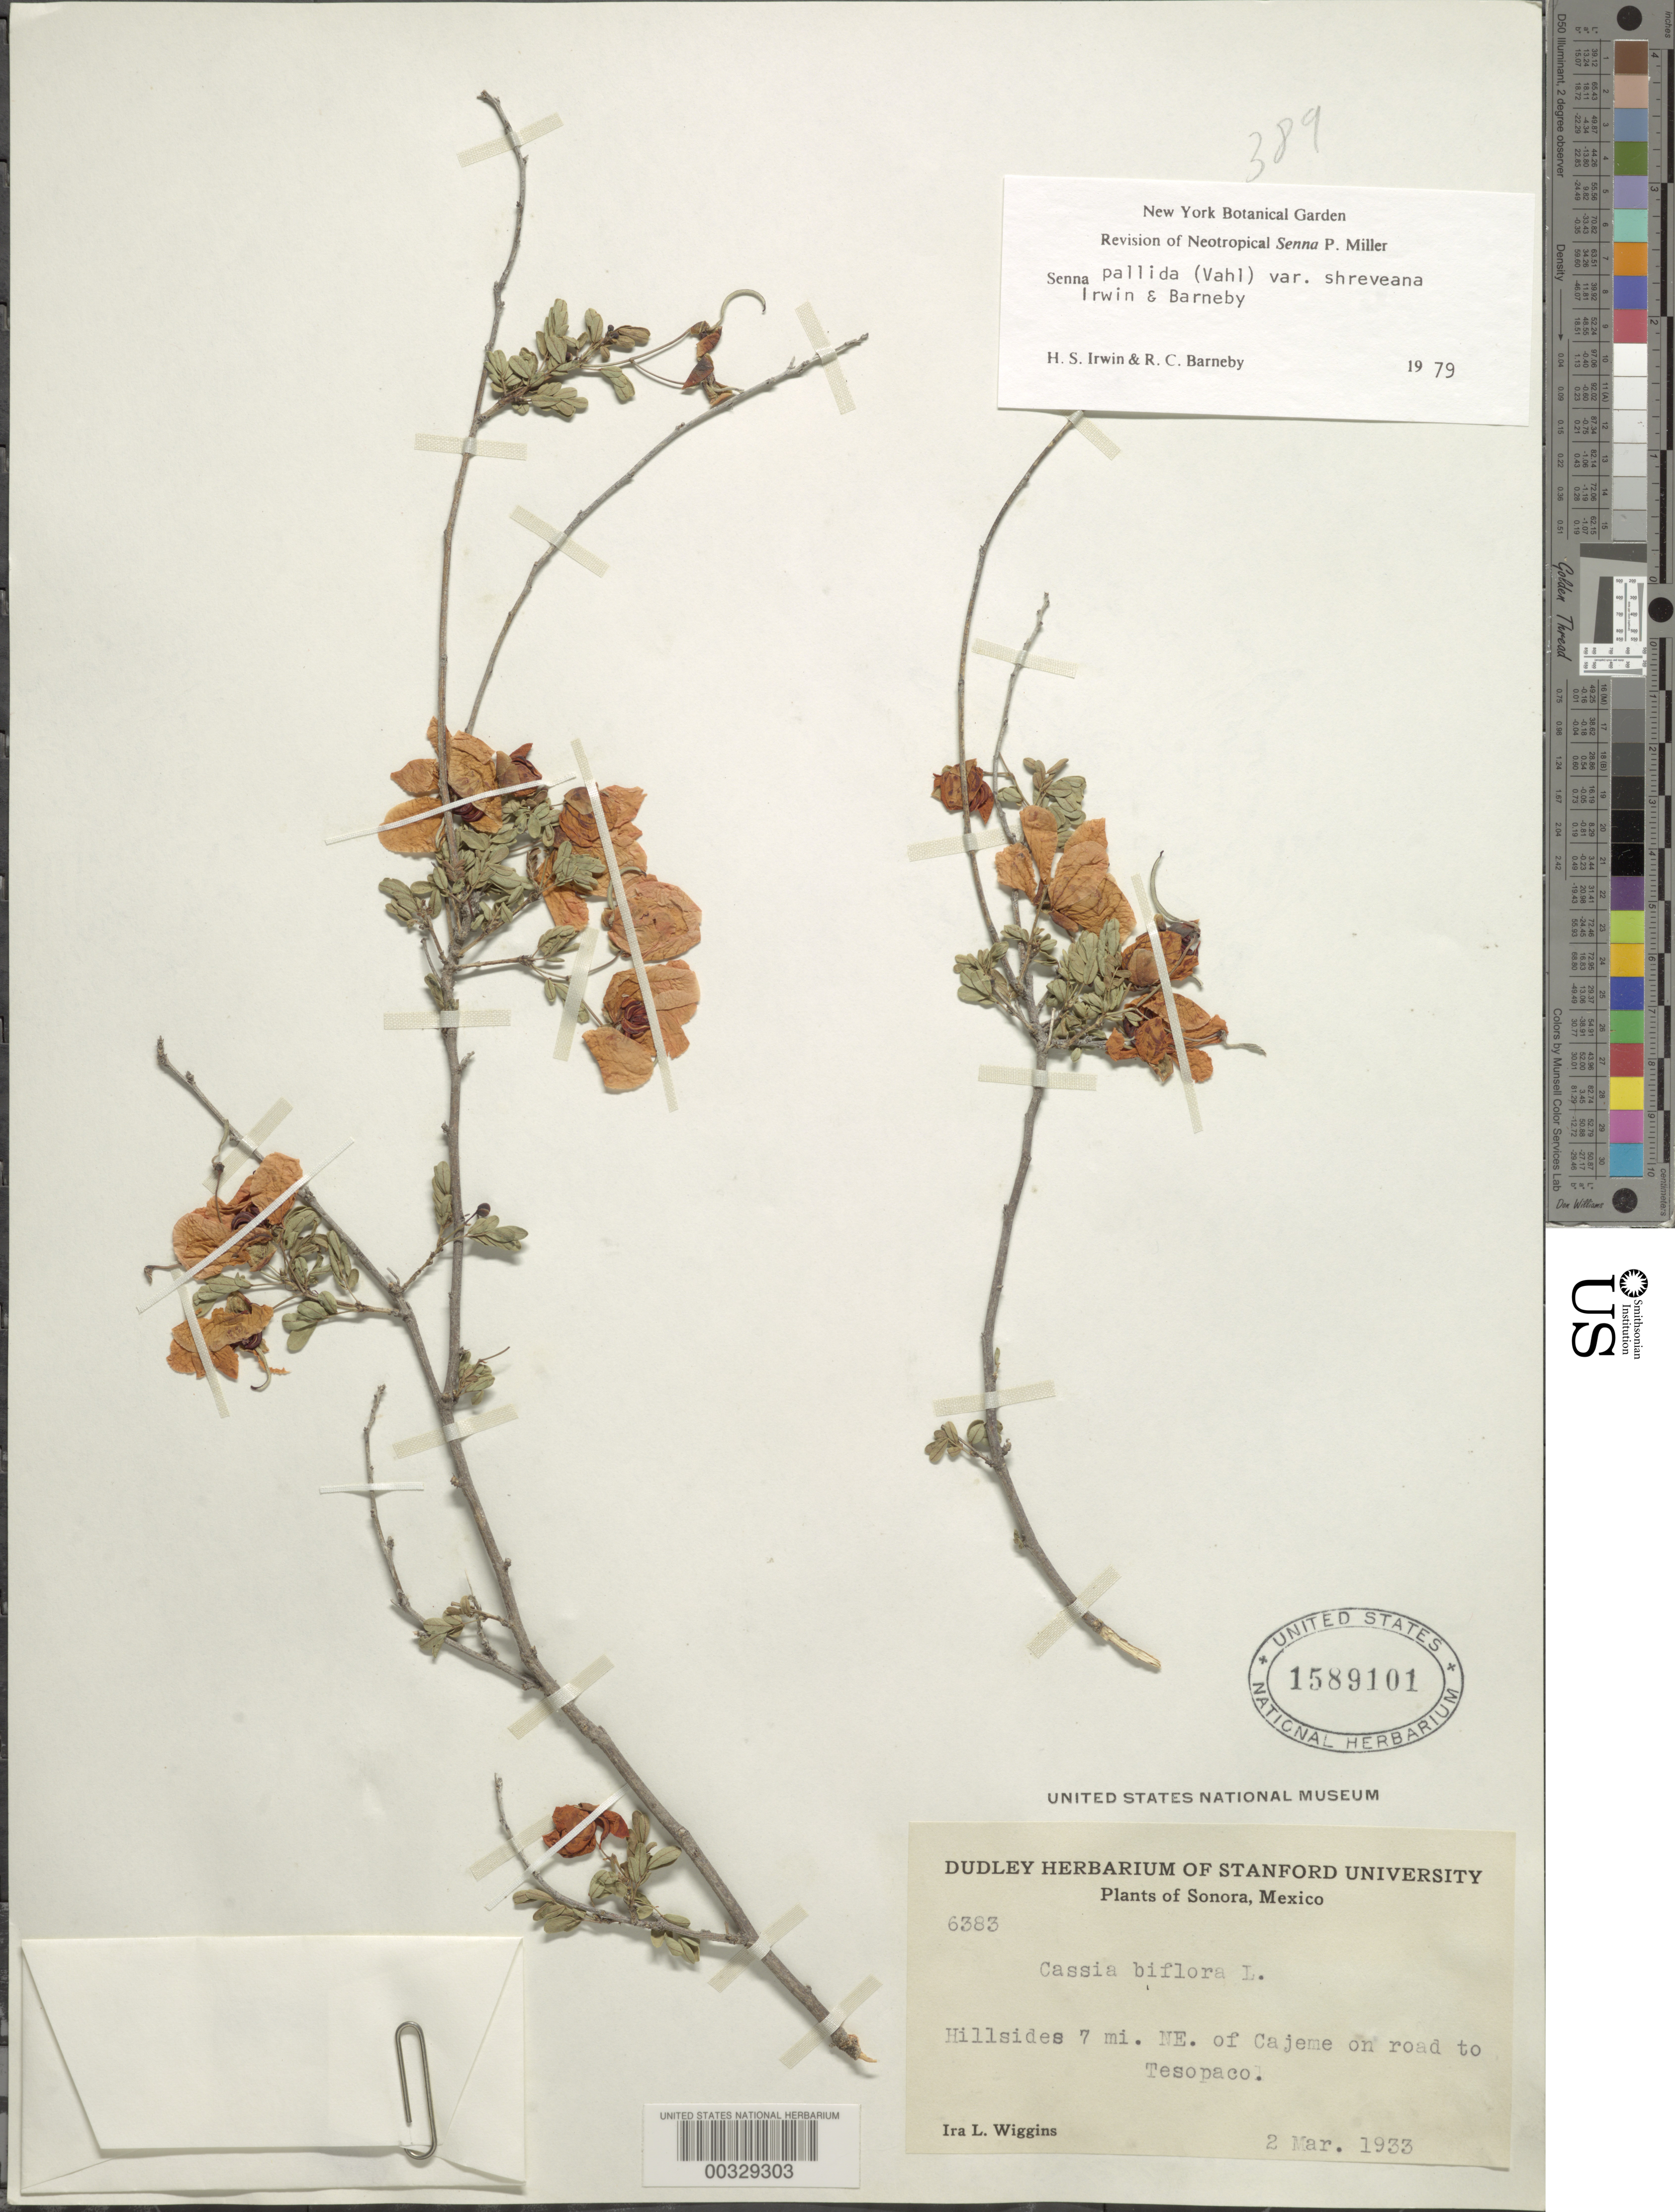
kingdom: Plantae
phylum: Tracheophyta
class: Magnoliopsida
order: Fabales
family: Fabaceae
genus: Senna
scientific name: Senna pallida var. shreveana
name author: H.S. Irwin & Barneby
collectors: I. L. Wiggins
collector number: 6383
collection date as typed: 02 Mar 1933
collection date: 1933-03-02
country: Mexico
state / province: Sonora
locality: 7 mi NE of Cajeme on road to Tesopaco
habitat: Hillsides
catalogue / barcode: US 1589101